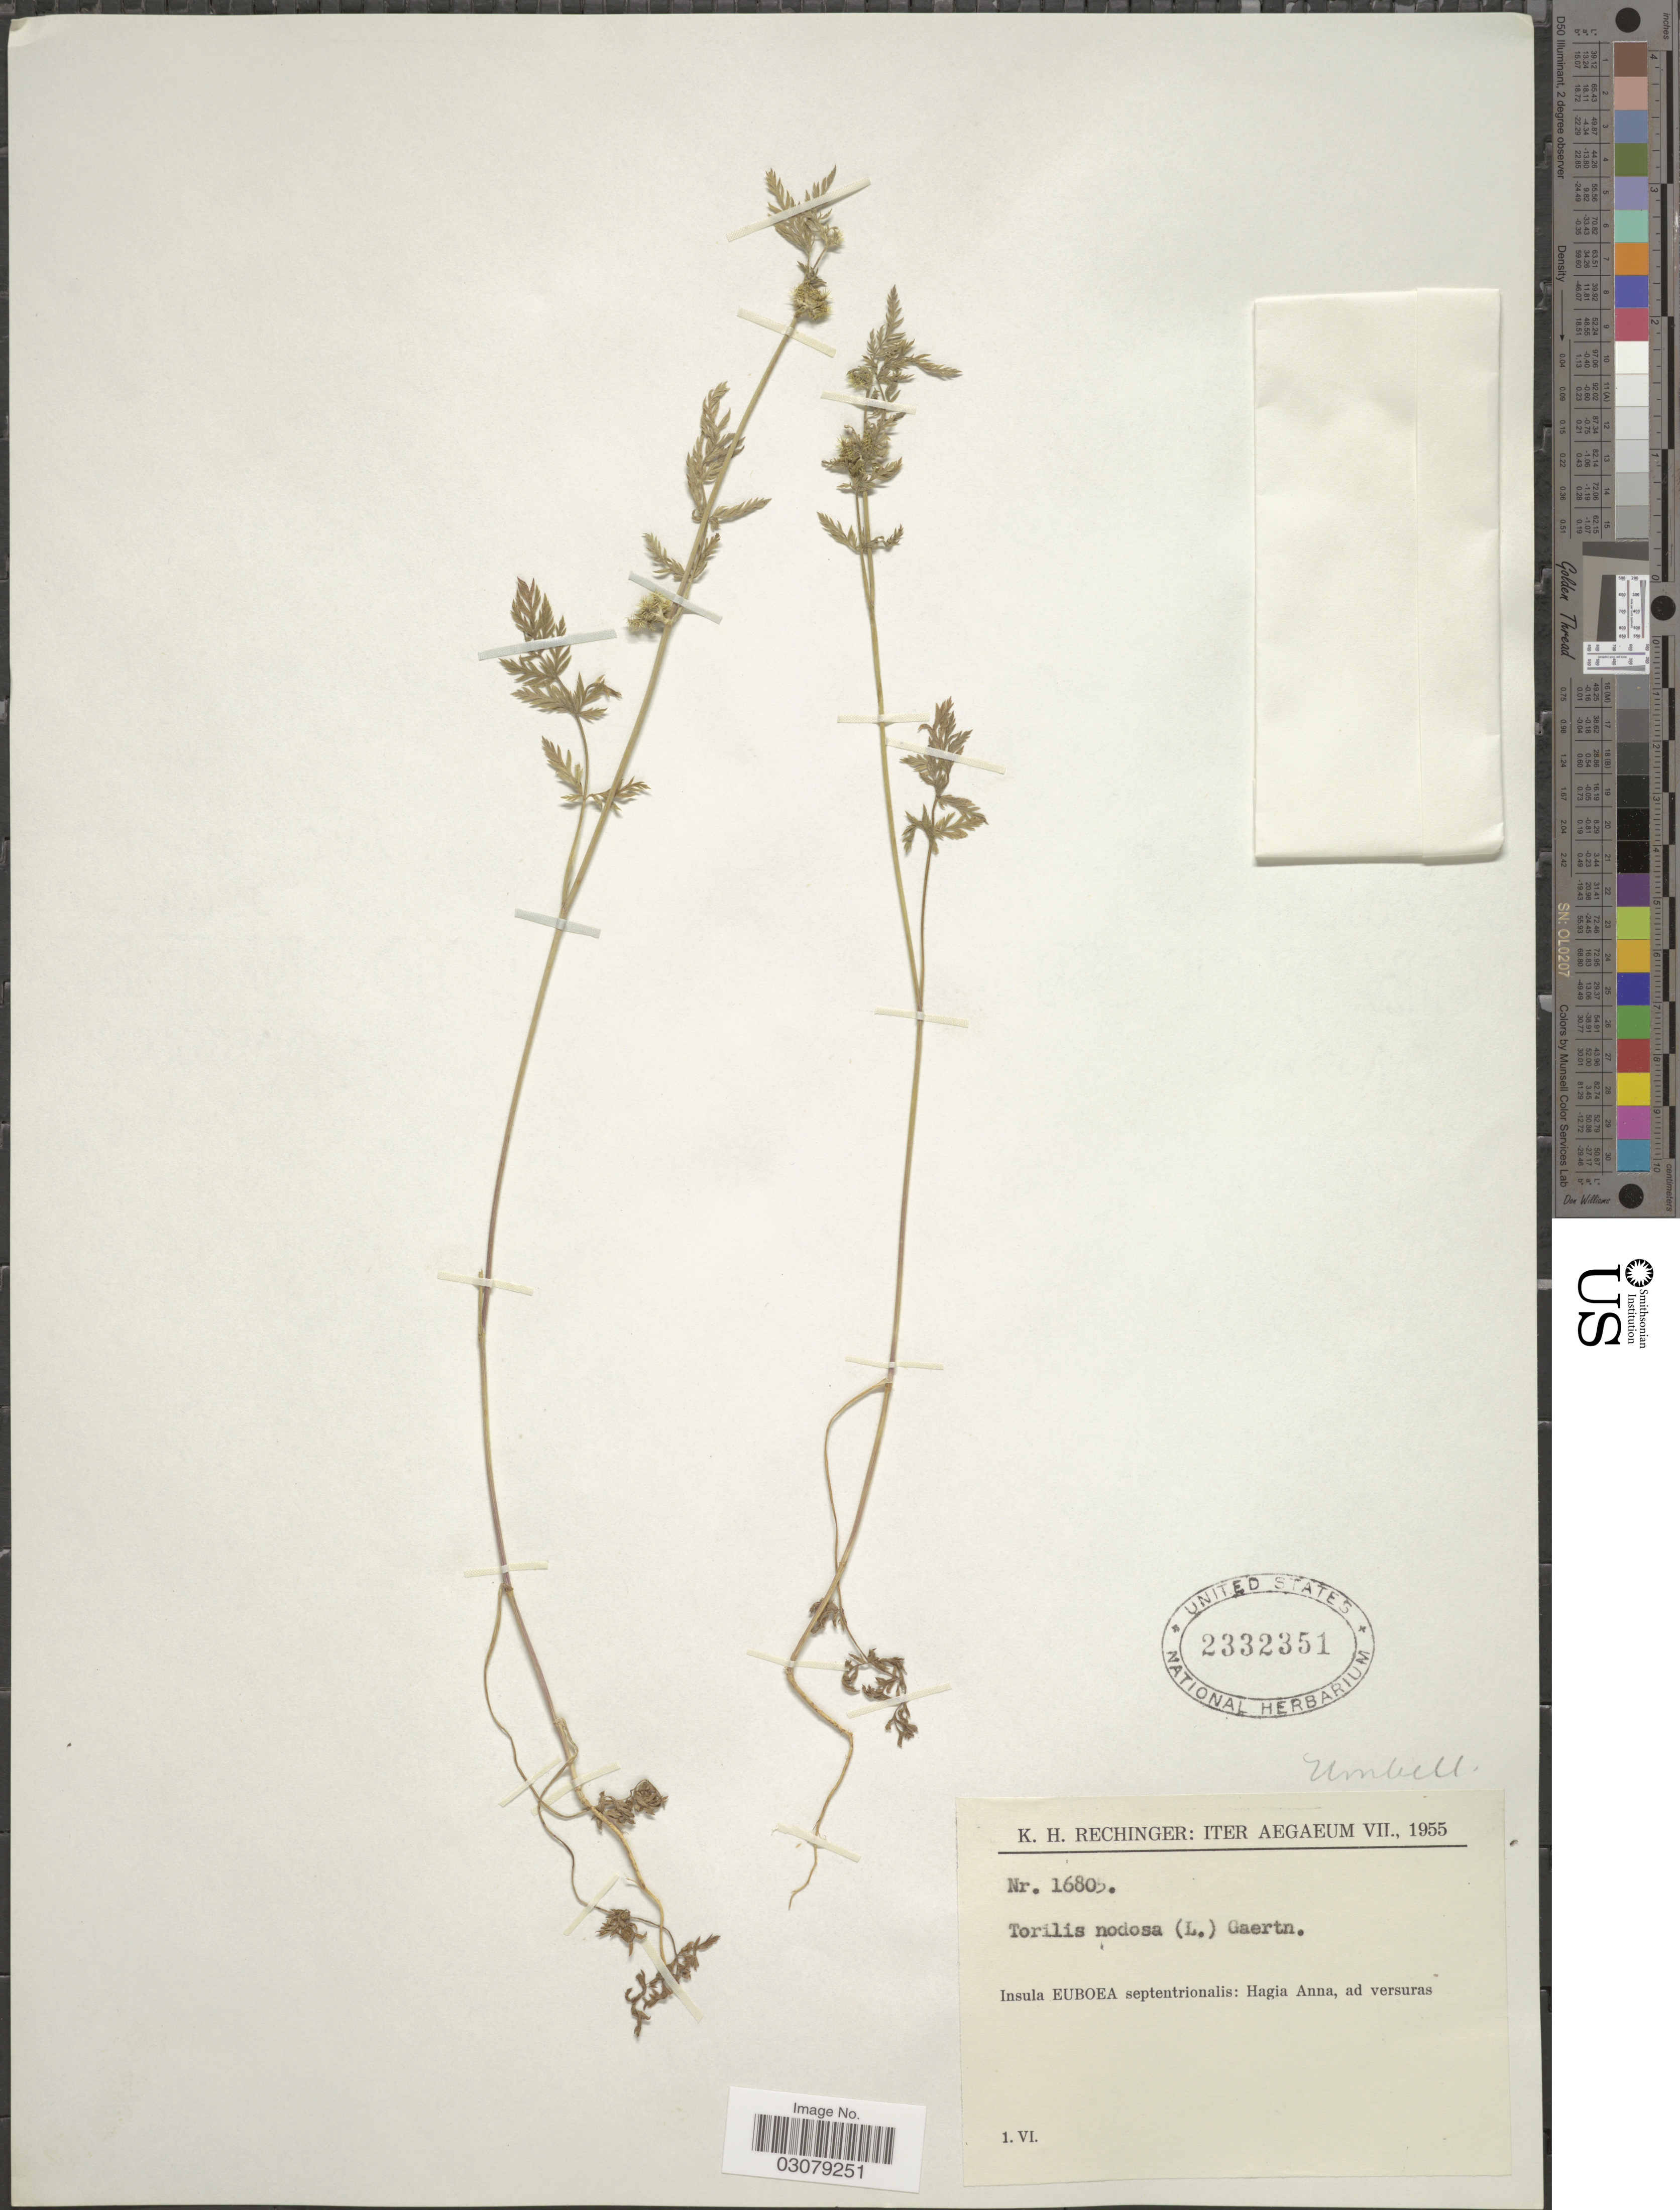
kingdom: Plantae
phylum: Tracheophyta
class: Magnoliopsida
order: Apiales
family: Apiaceae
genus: Torilis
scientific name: Torilis nodosa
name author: (L.) Gaertn.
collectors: K. H. Rechinger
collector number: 16805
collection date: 1955-06-01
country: Greece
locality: Iter Aegaeum. Insula Euboea septentrionalis: Hagia Anna, ad versuras.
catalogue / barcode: US 2332351